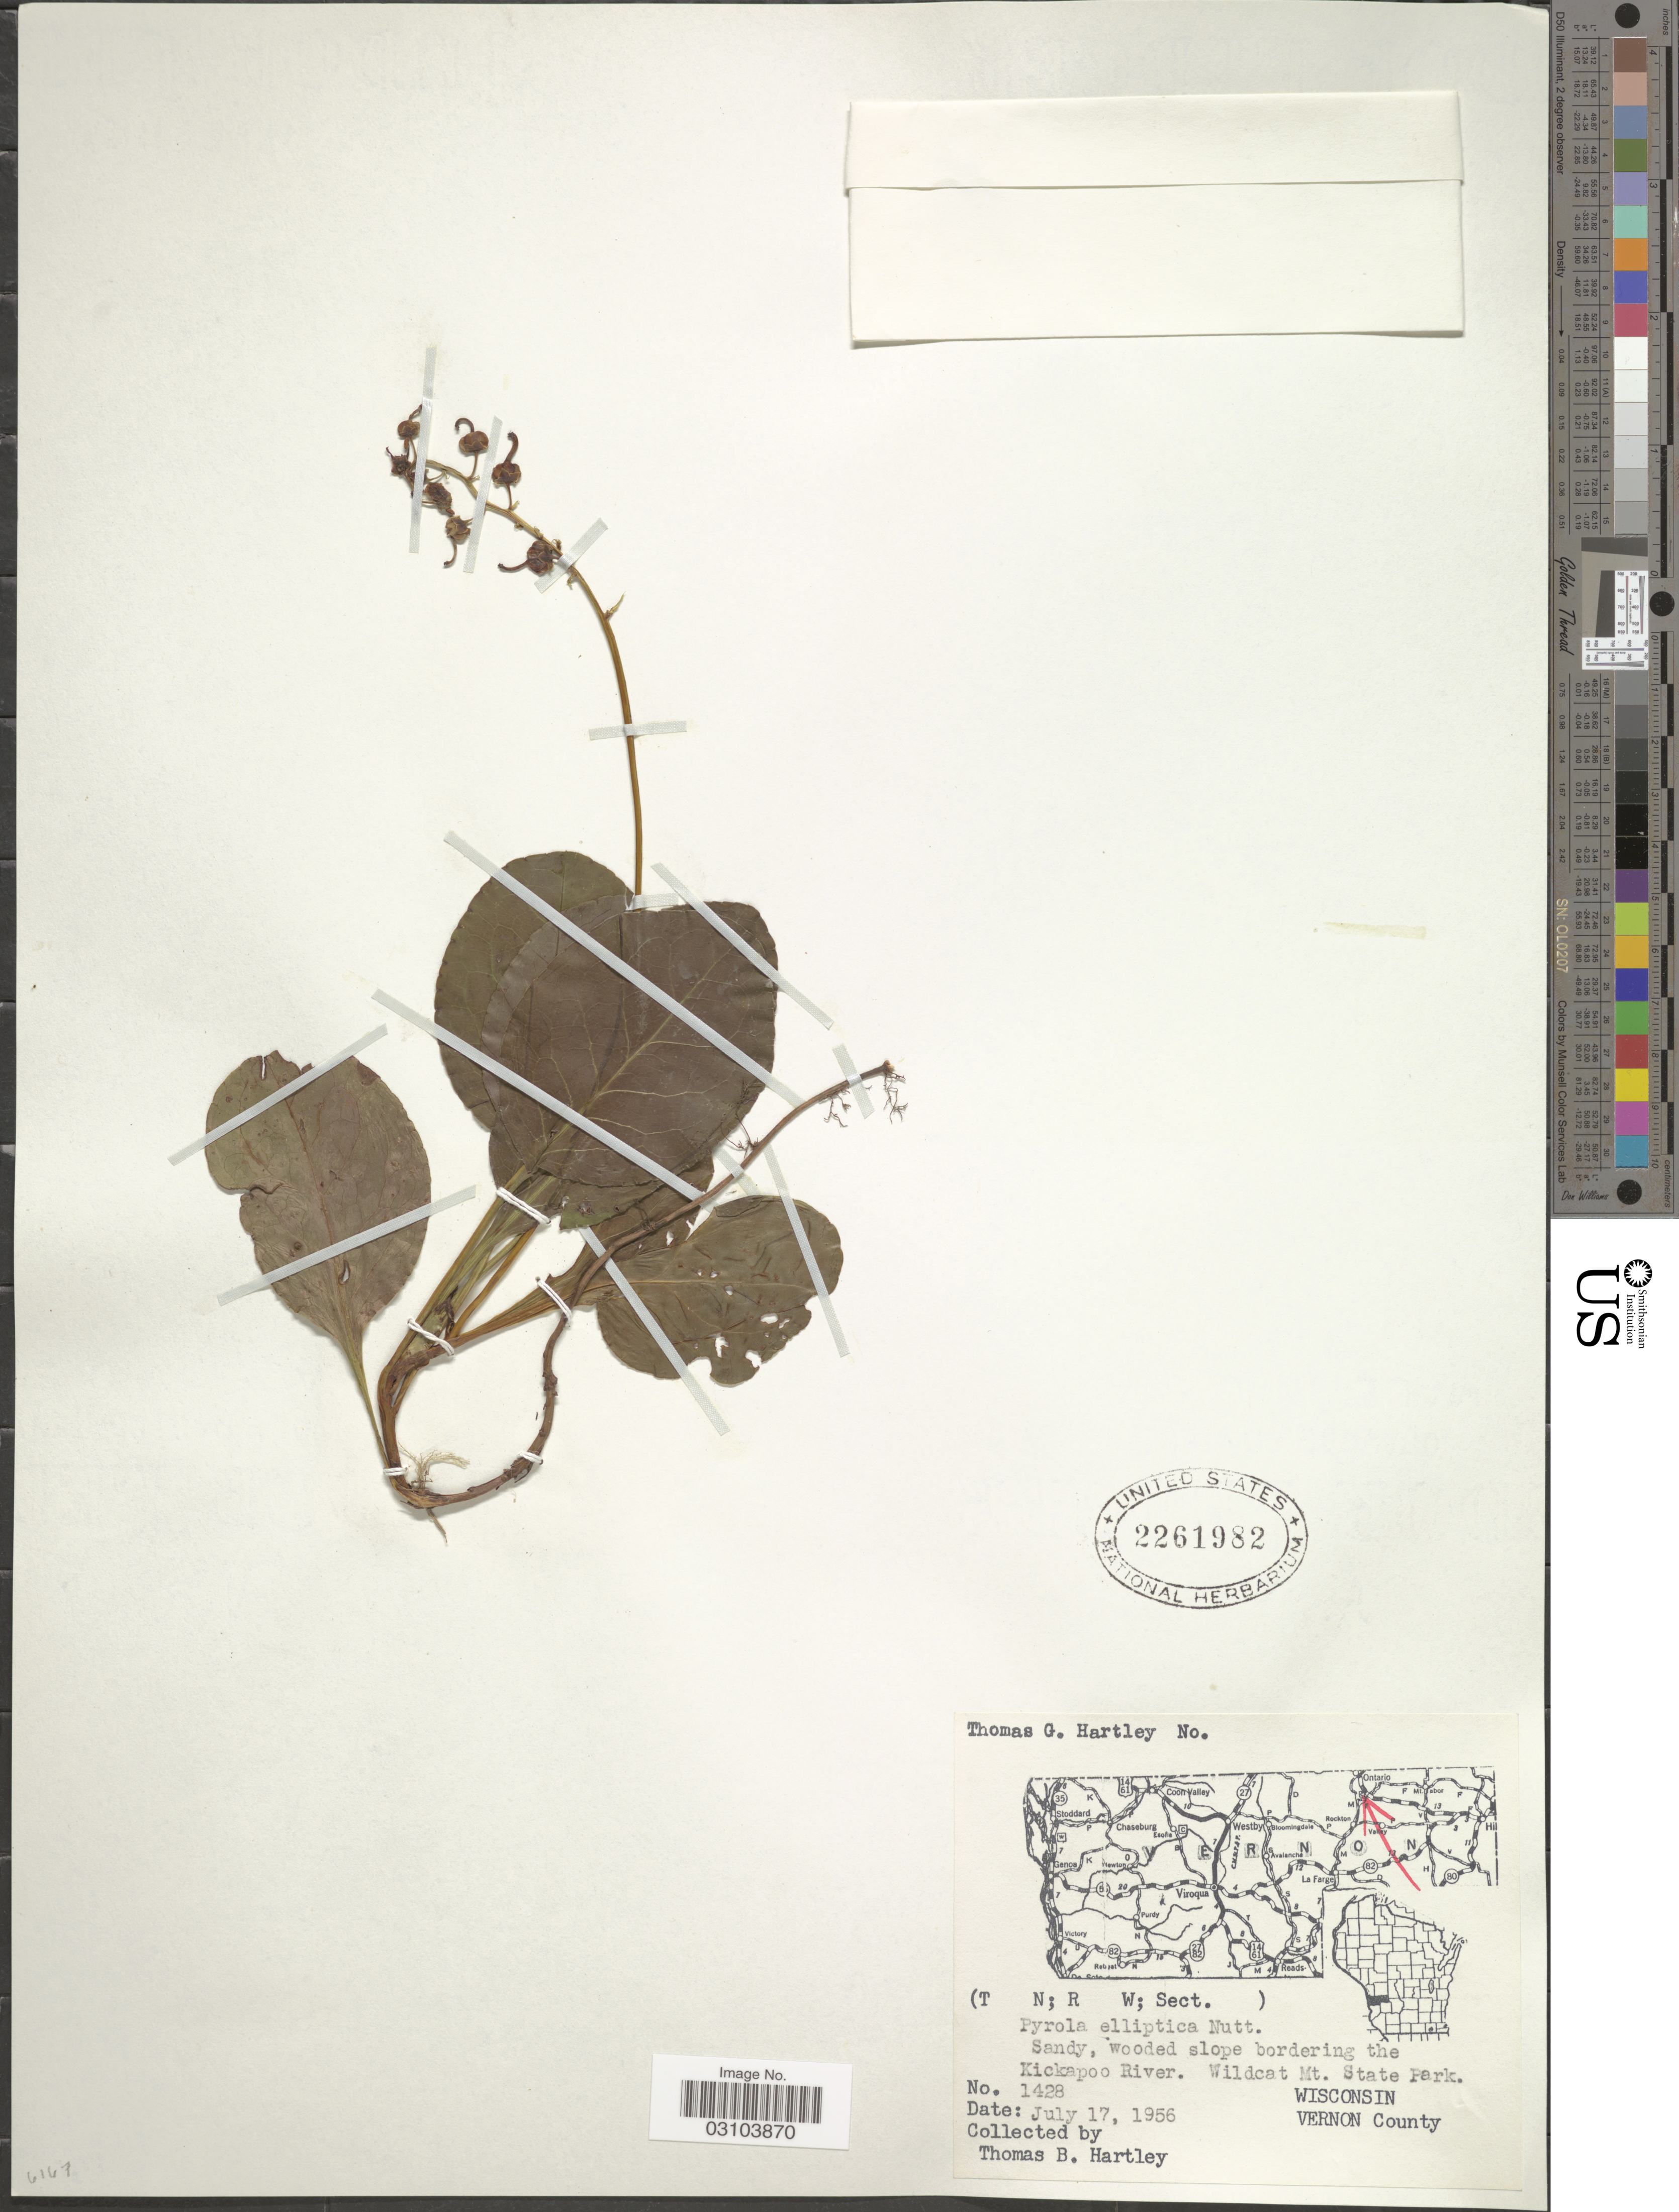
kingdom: Plantae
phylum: Tracheophyta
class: Magnoliopsida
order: Ericales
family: Ericaceae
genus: Pyrola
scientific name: Pyrola elliptica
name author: Nutt.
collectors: T. Hartley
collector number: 1428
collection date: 1956-07-17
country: United States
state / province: Wisconsin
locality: Wooded slope bordering the Kickapoo River. Wildcat Mt. State Park. Vernon County.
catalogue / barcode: US 2261982